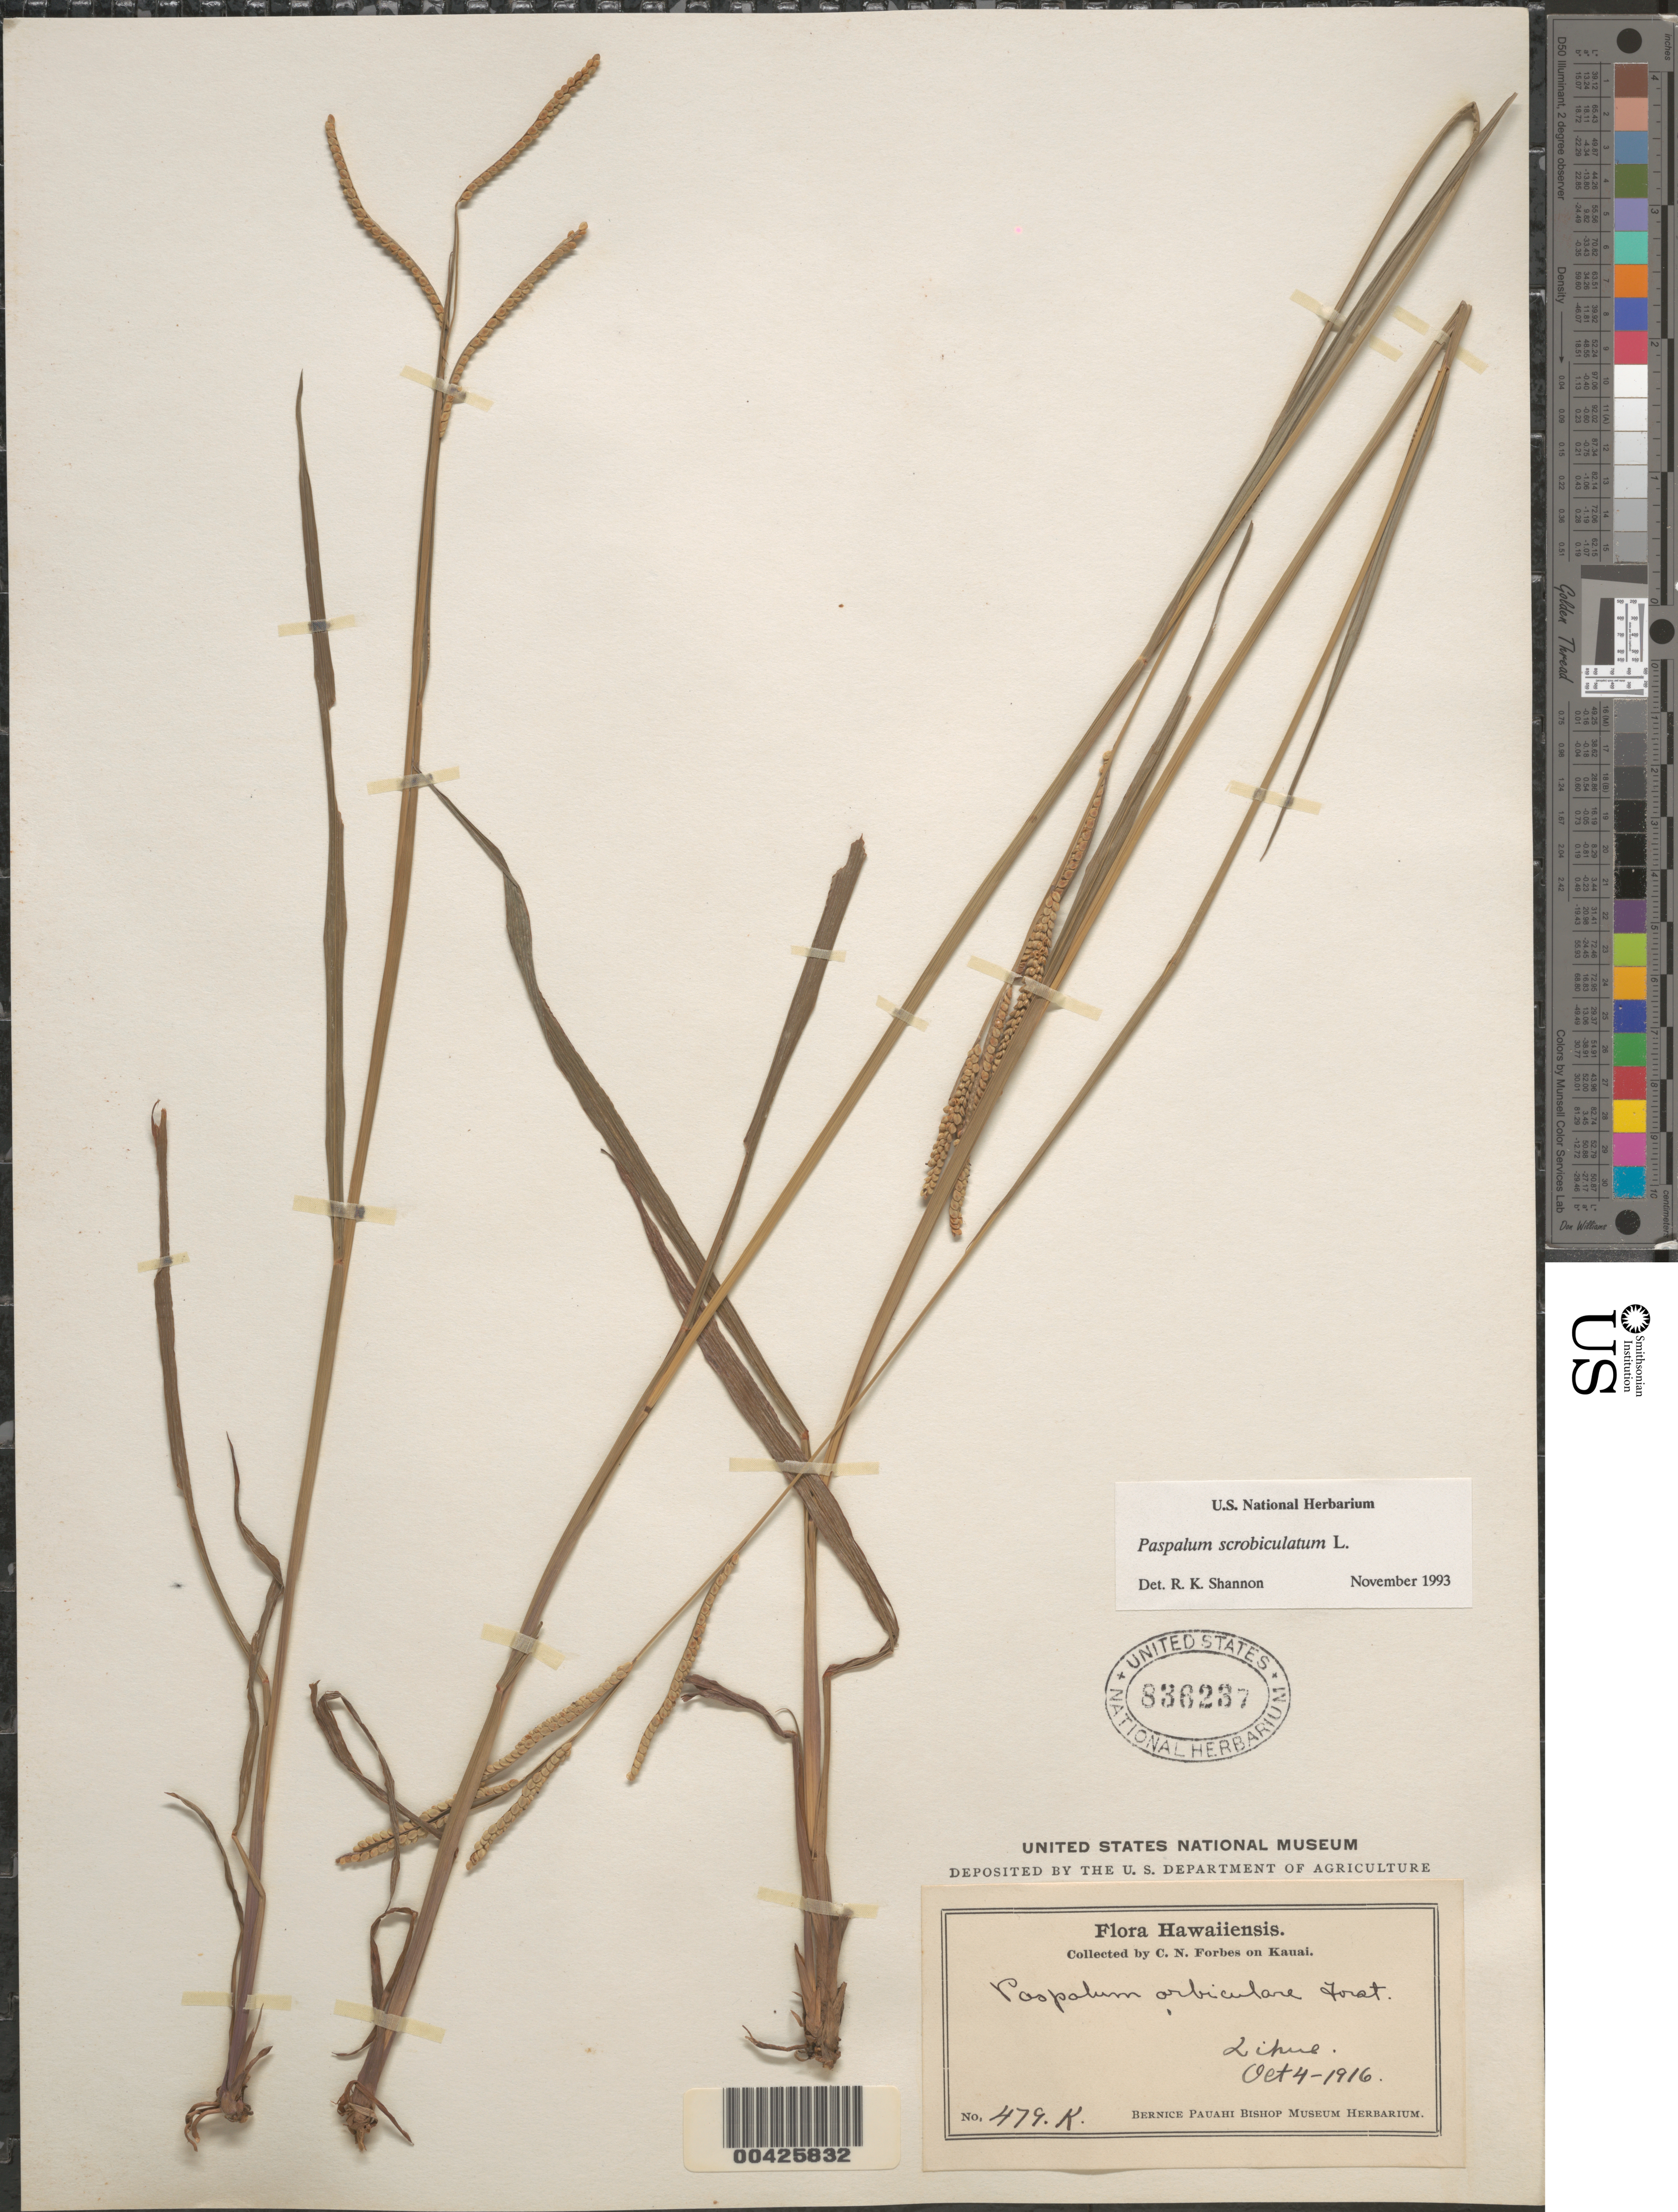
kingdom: Plantae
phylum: Tracheophyta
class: Liliopsida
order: Poales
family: Poaceae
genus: Paspalum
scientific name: Paspalum scrobiculatum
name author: L.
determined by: Shannon, R. K., (UNITED STATES)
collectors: C. N. Forbes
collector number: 479.K.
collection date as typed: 4 Oct 1916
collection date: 1916-10-04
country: United States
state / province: Hawaii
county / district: Kauai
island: Kaua'i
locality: Lihue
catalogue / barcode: US 836237